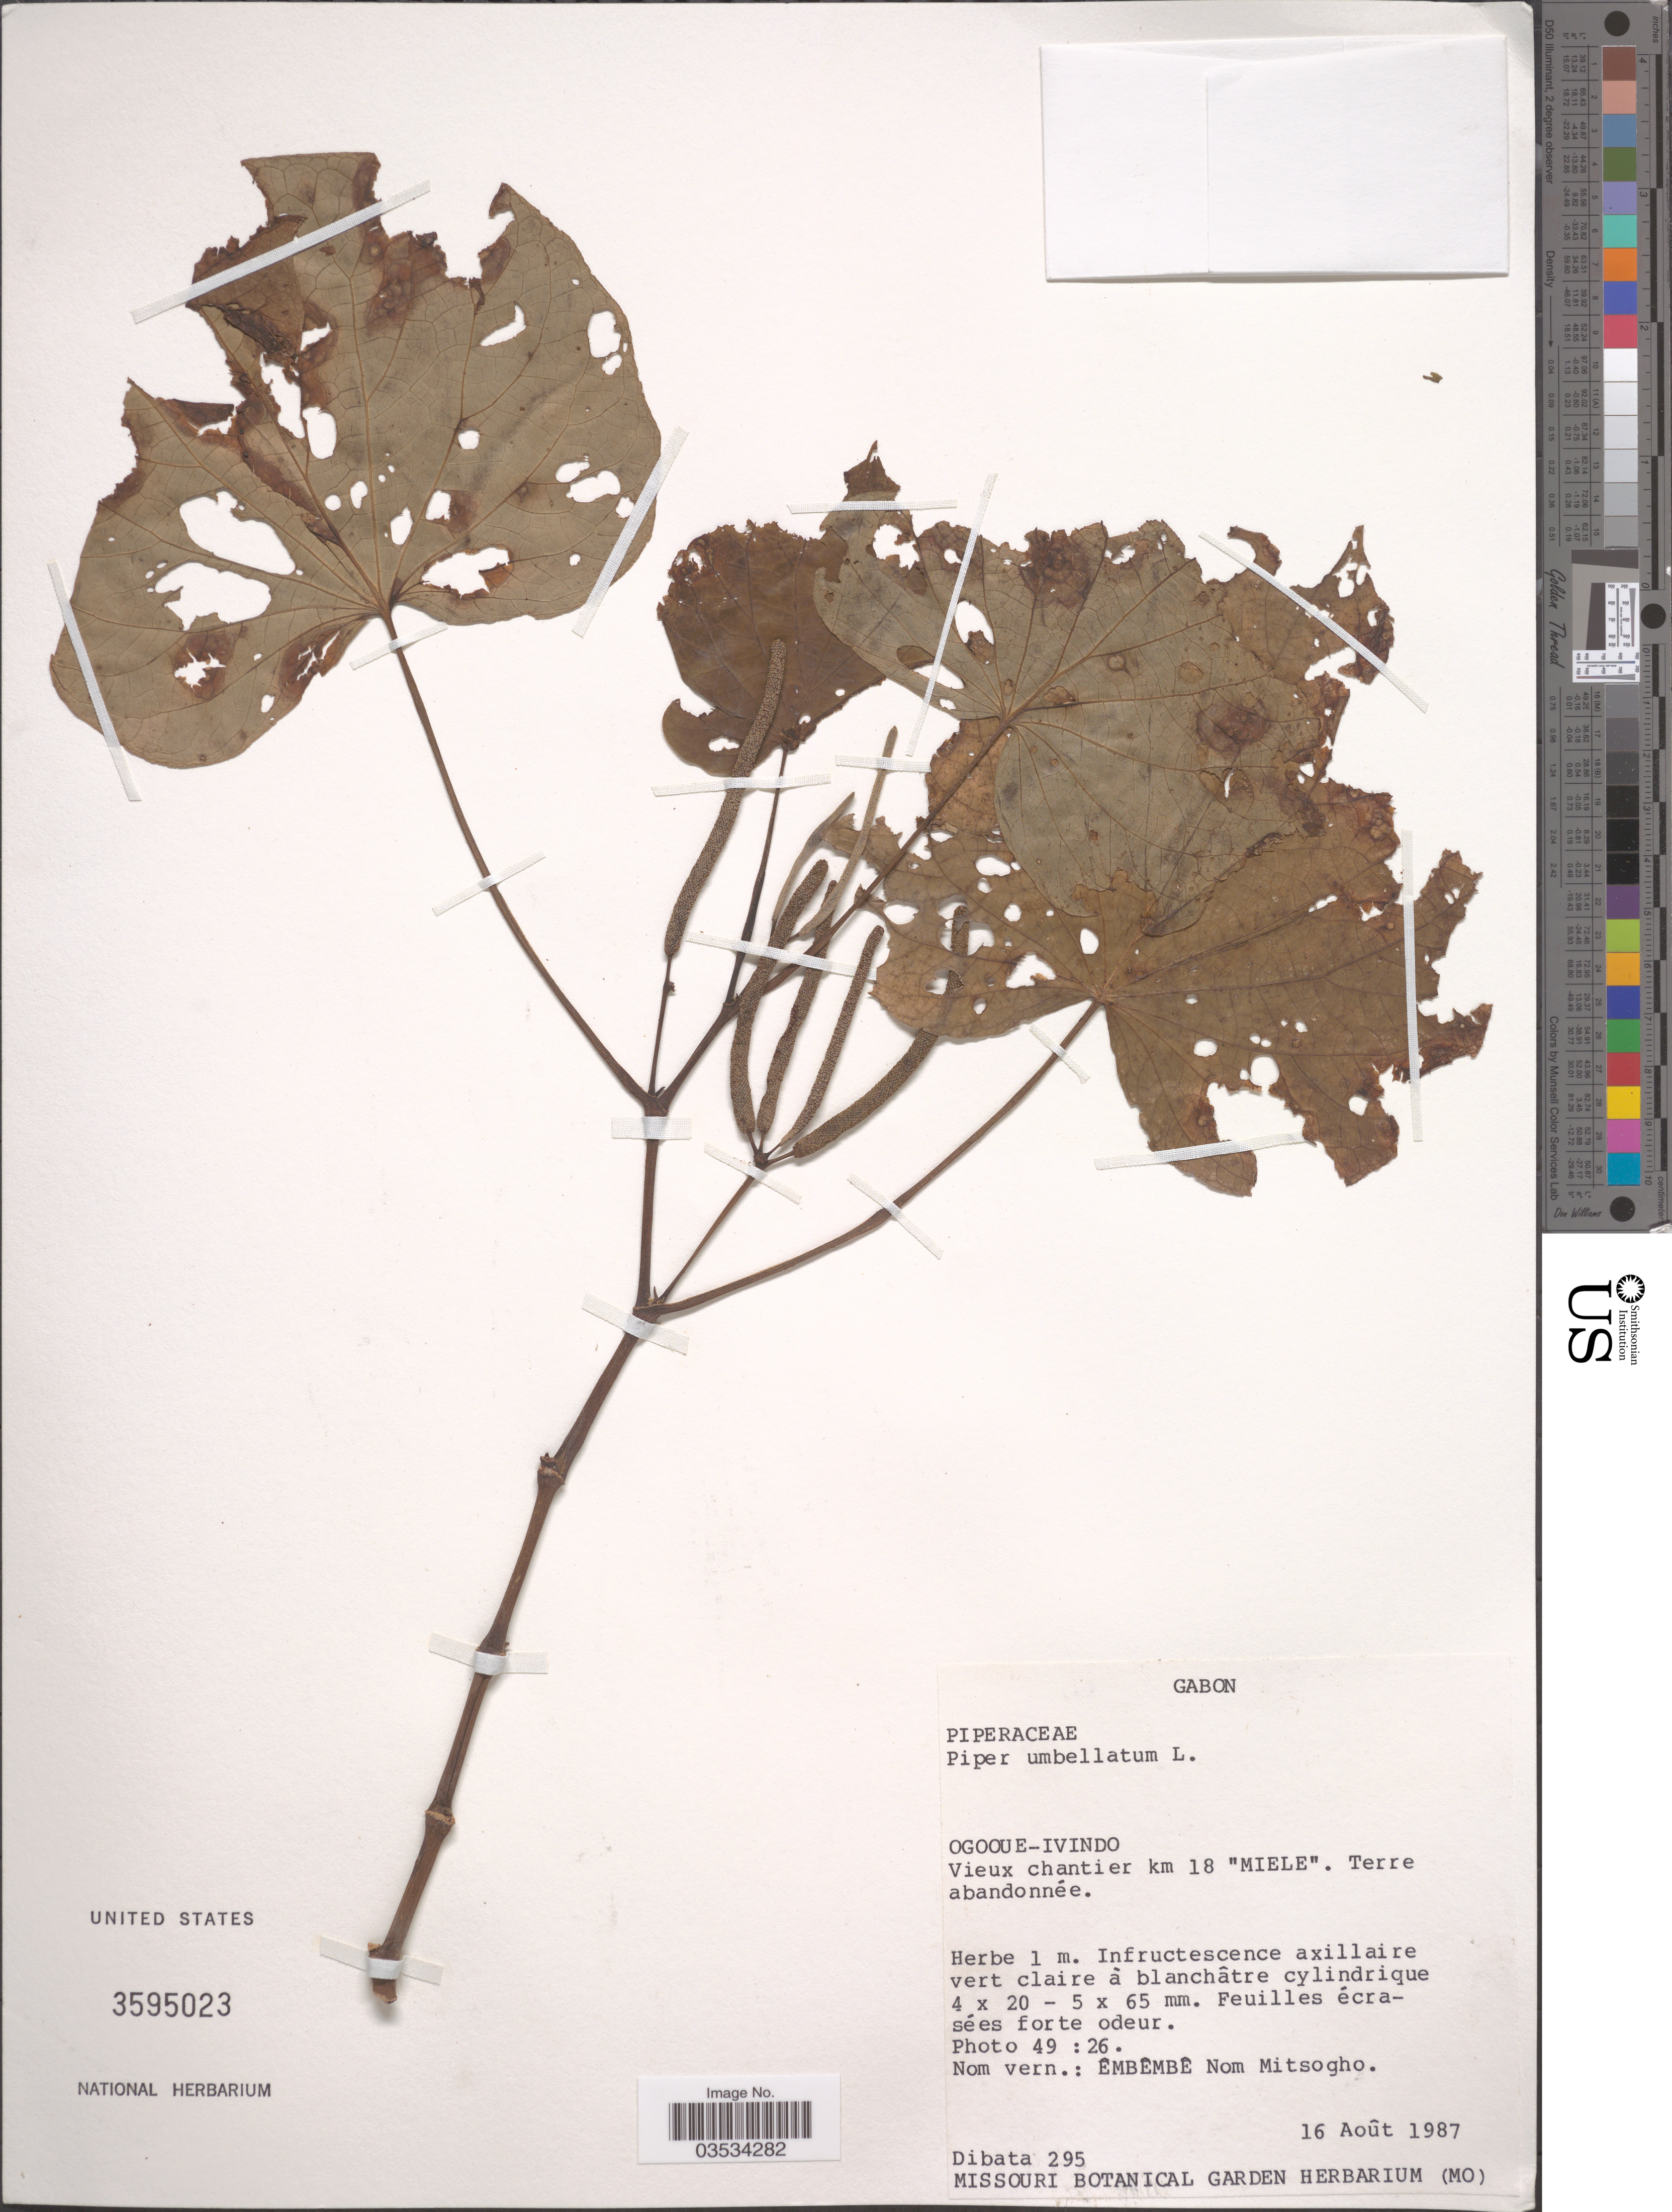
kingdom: Plantae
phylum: Tracheophyta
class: Magnoliopsida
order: Piperales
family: Piperaceae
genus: Piper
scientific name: Piper umbellatum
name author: L.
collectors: Dibata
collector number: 295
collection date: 1987-08-16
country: Gabon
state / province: Ogooue-Ivindo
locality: Vieux chantier km 18 "Miele". Terre abandonnée.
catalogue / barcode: US 3595023